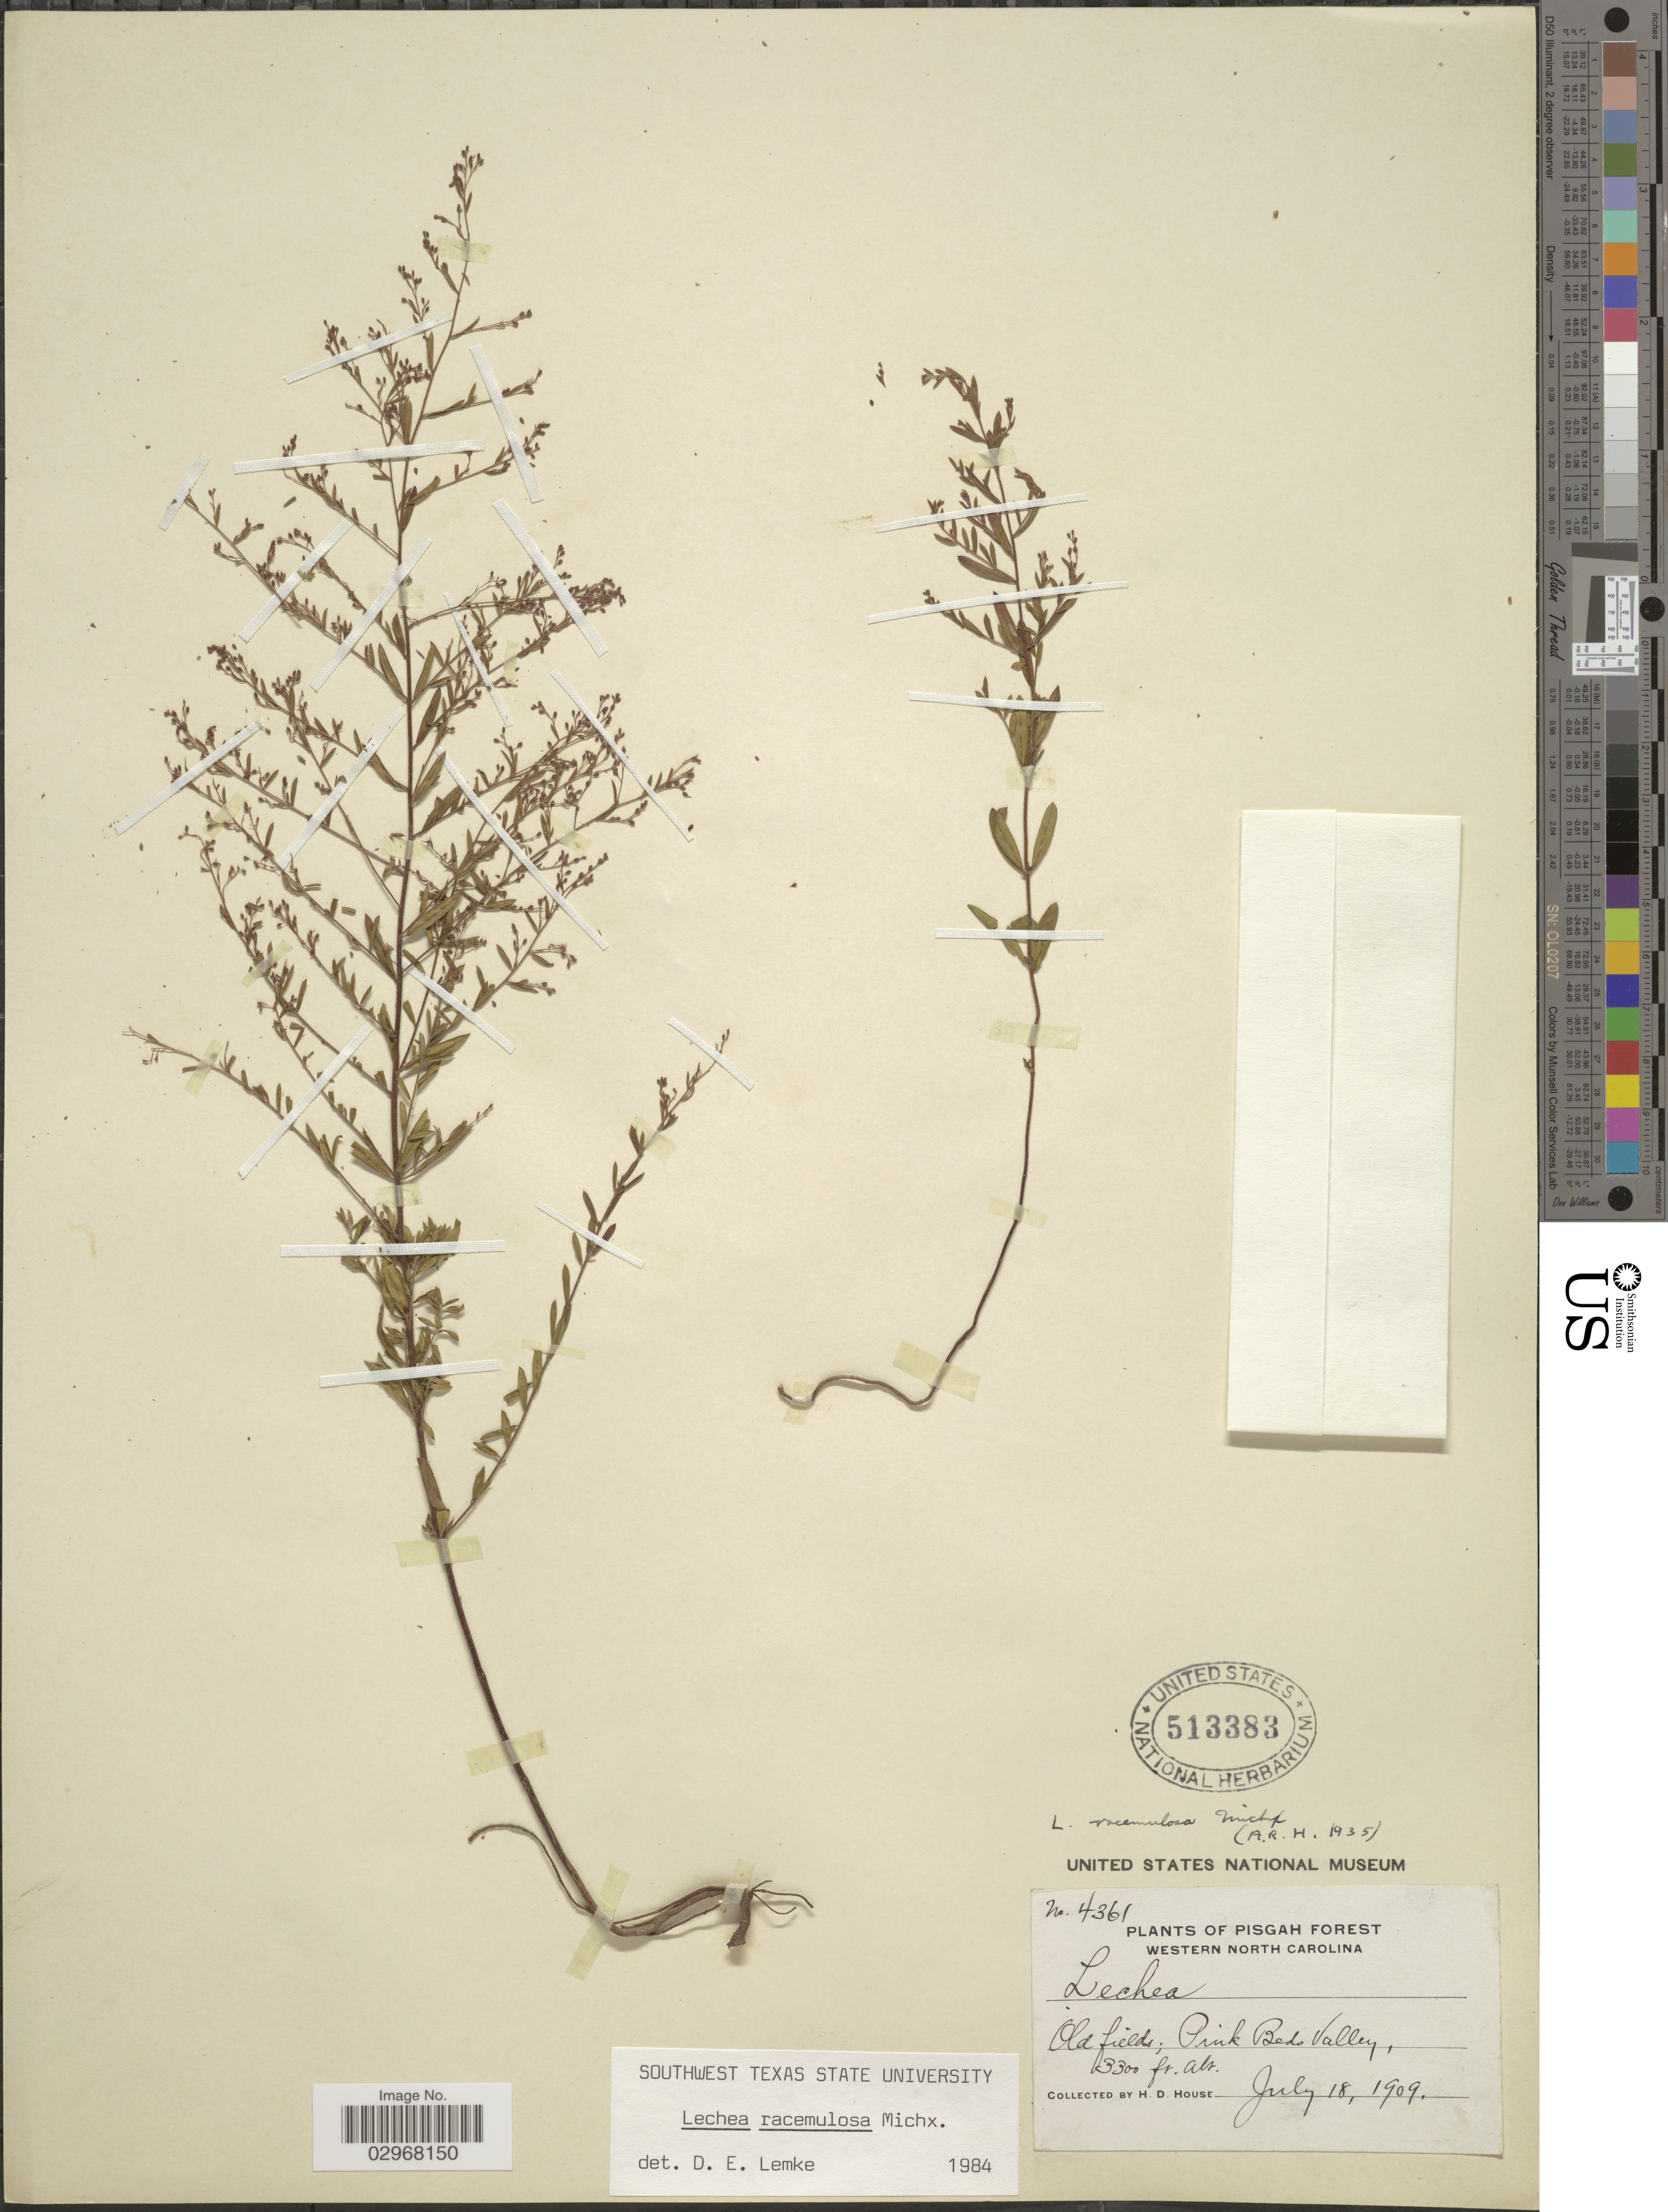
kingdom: Plantae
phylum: Tracheophyta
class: Magnoliopsida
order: Malvales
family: Cistaceae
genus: Lechea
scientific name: Lechea racemulosa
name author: Michx.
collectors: H. D. House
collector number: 4361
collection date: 1909-07-18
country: United States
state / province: North Carolina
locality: Pisgah Forest. Western North Carolina. Pink Bed Valley.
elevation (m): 1006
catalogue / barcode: US 513383